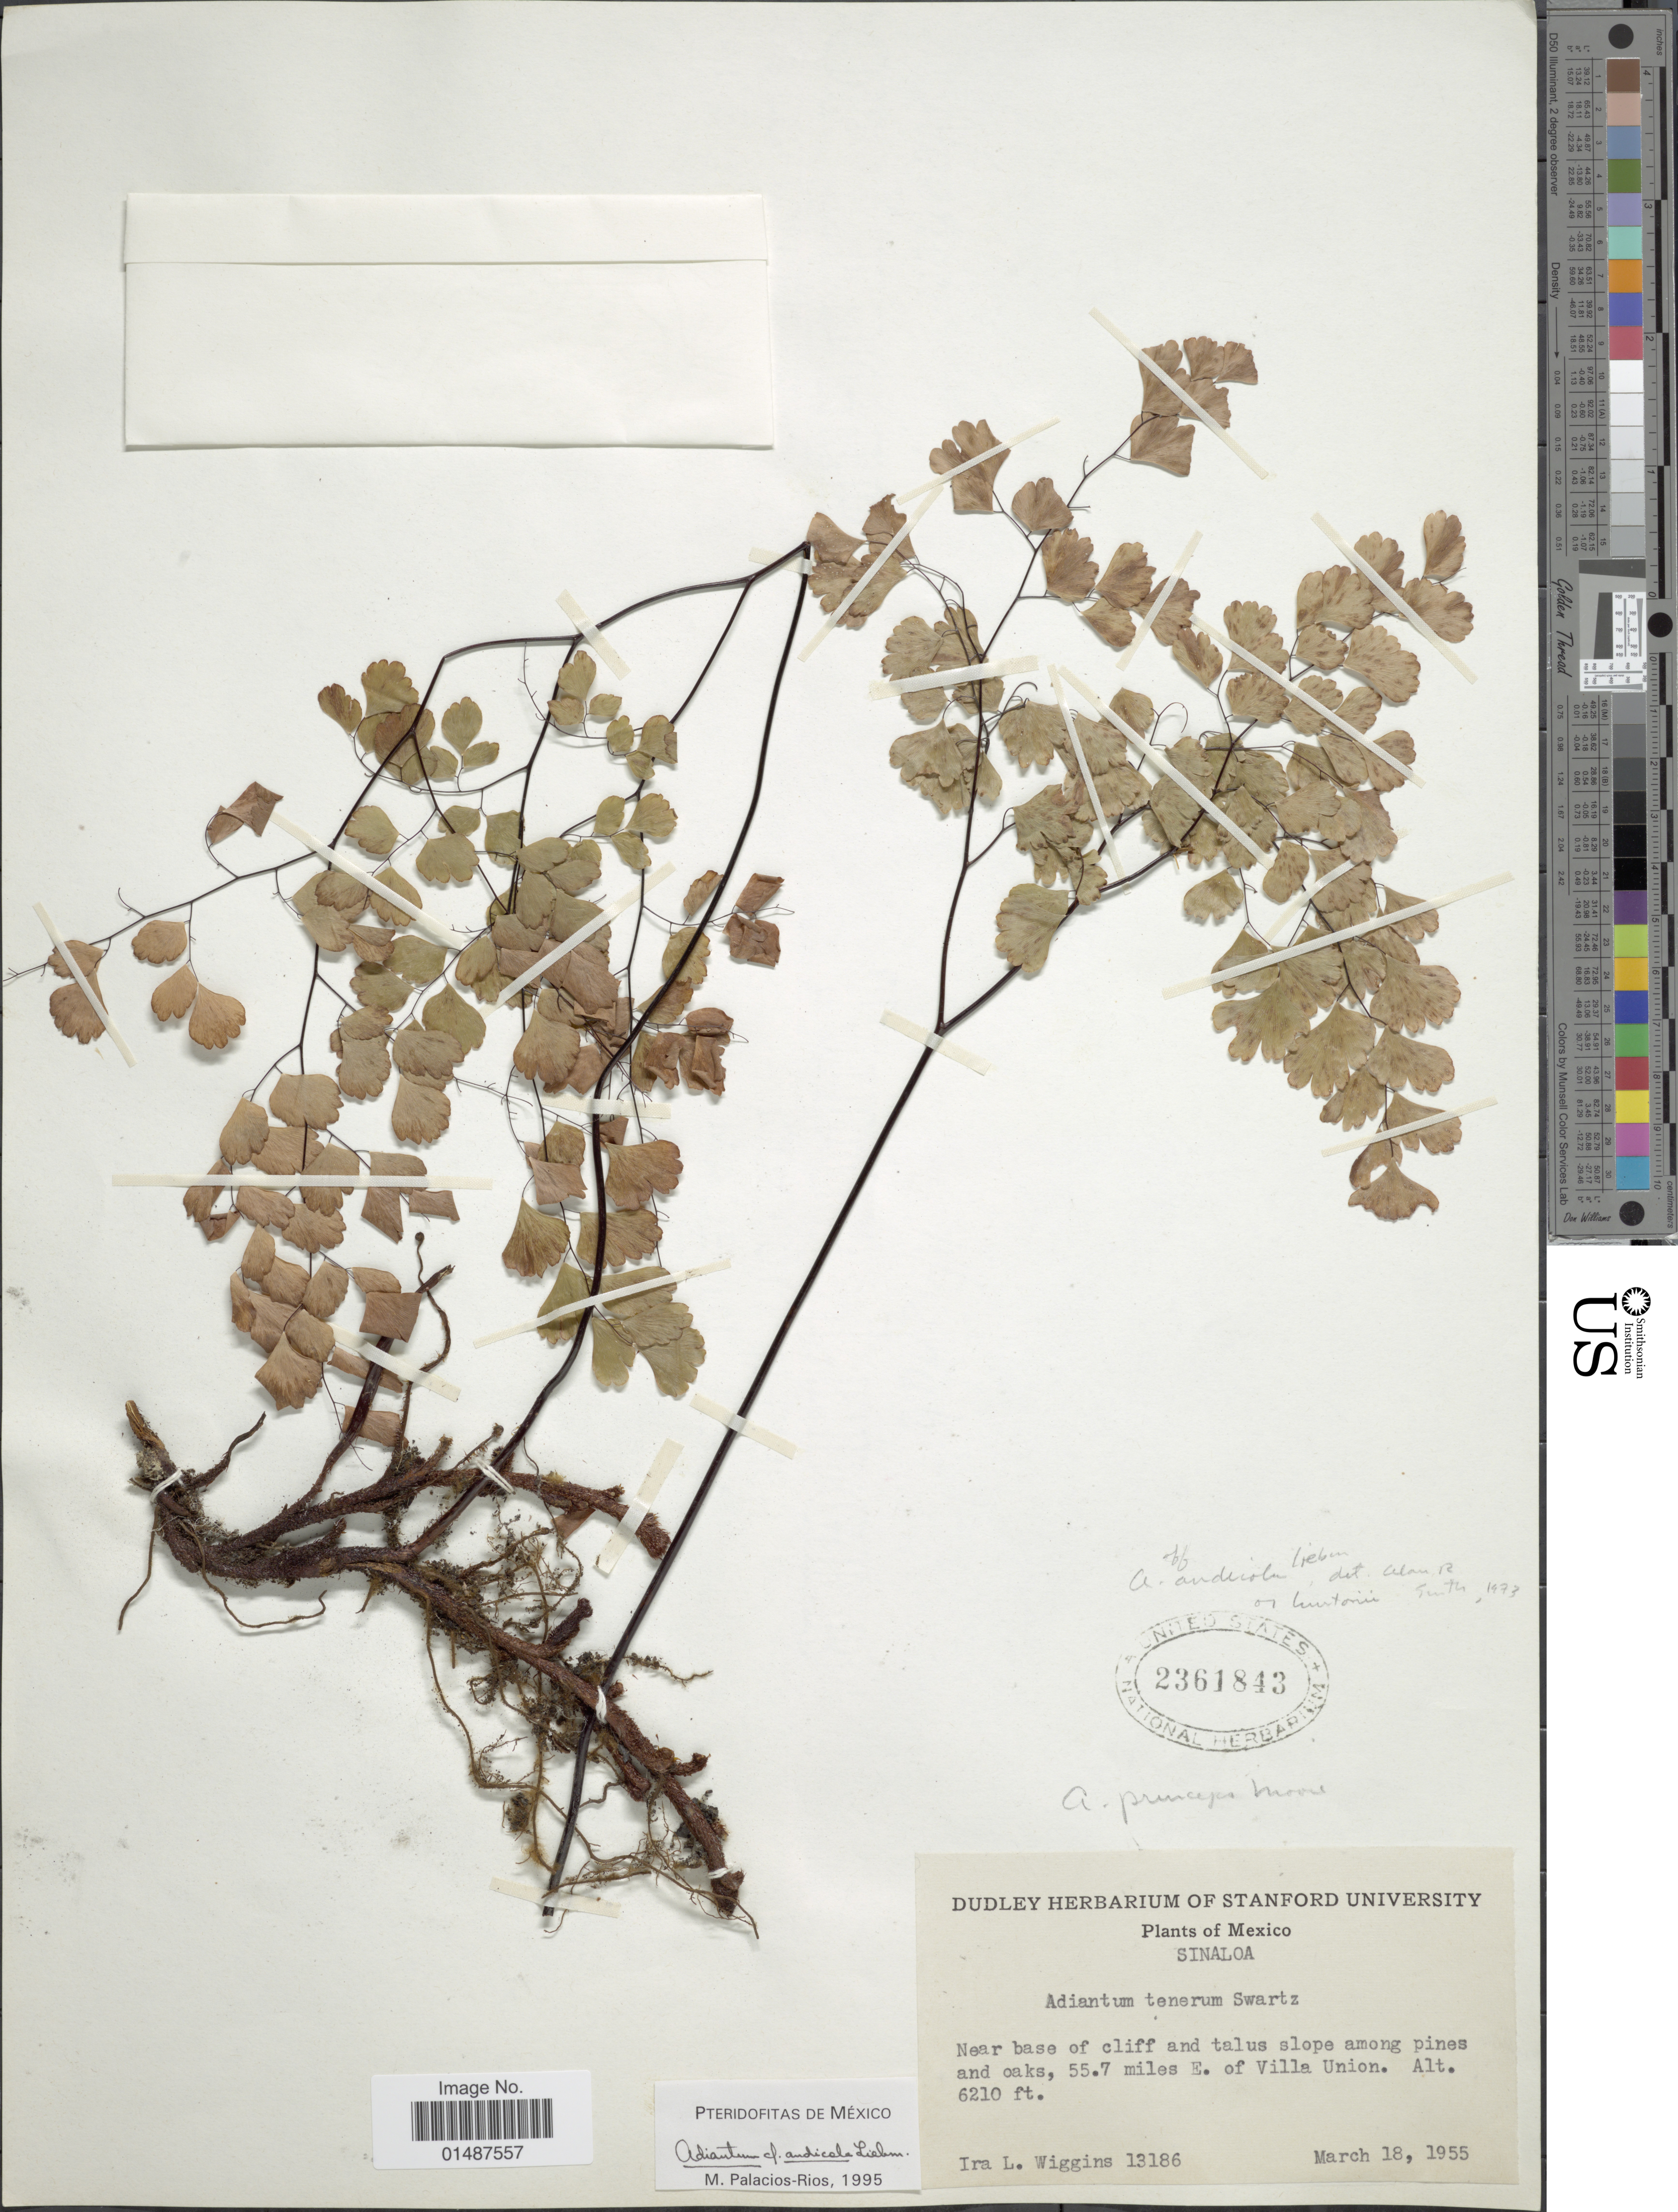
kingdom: Plantae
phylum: Tracheophyta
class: Polypodiopsida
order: Polypodiales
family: Pteridaceae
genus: Adiantum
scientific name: Adiantum andicola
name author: Liebm.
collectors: I. L. Wiggins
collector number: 13186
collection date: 1955-03-18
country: Mexico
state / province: Sinaloa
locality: Near base of cliff and talus slope among pines and oaks, 55.7 miles E. Villa Union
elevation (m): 1893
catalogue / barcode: US 2361843